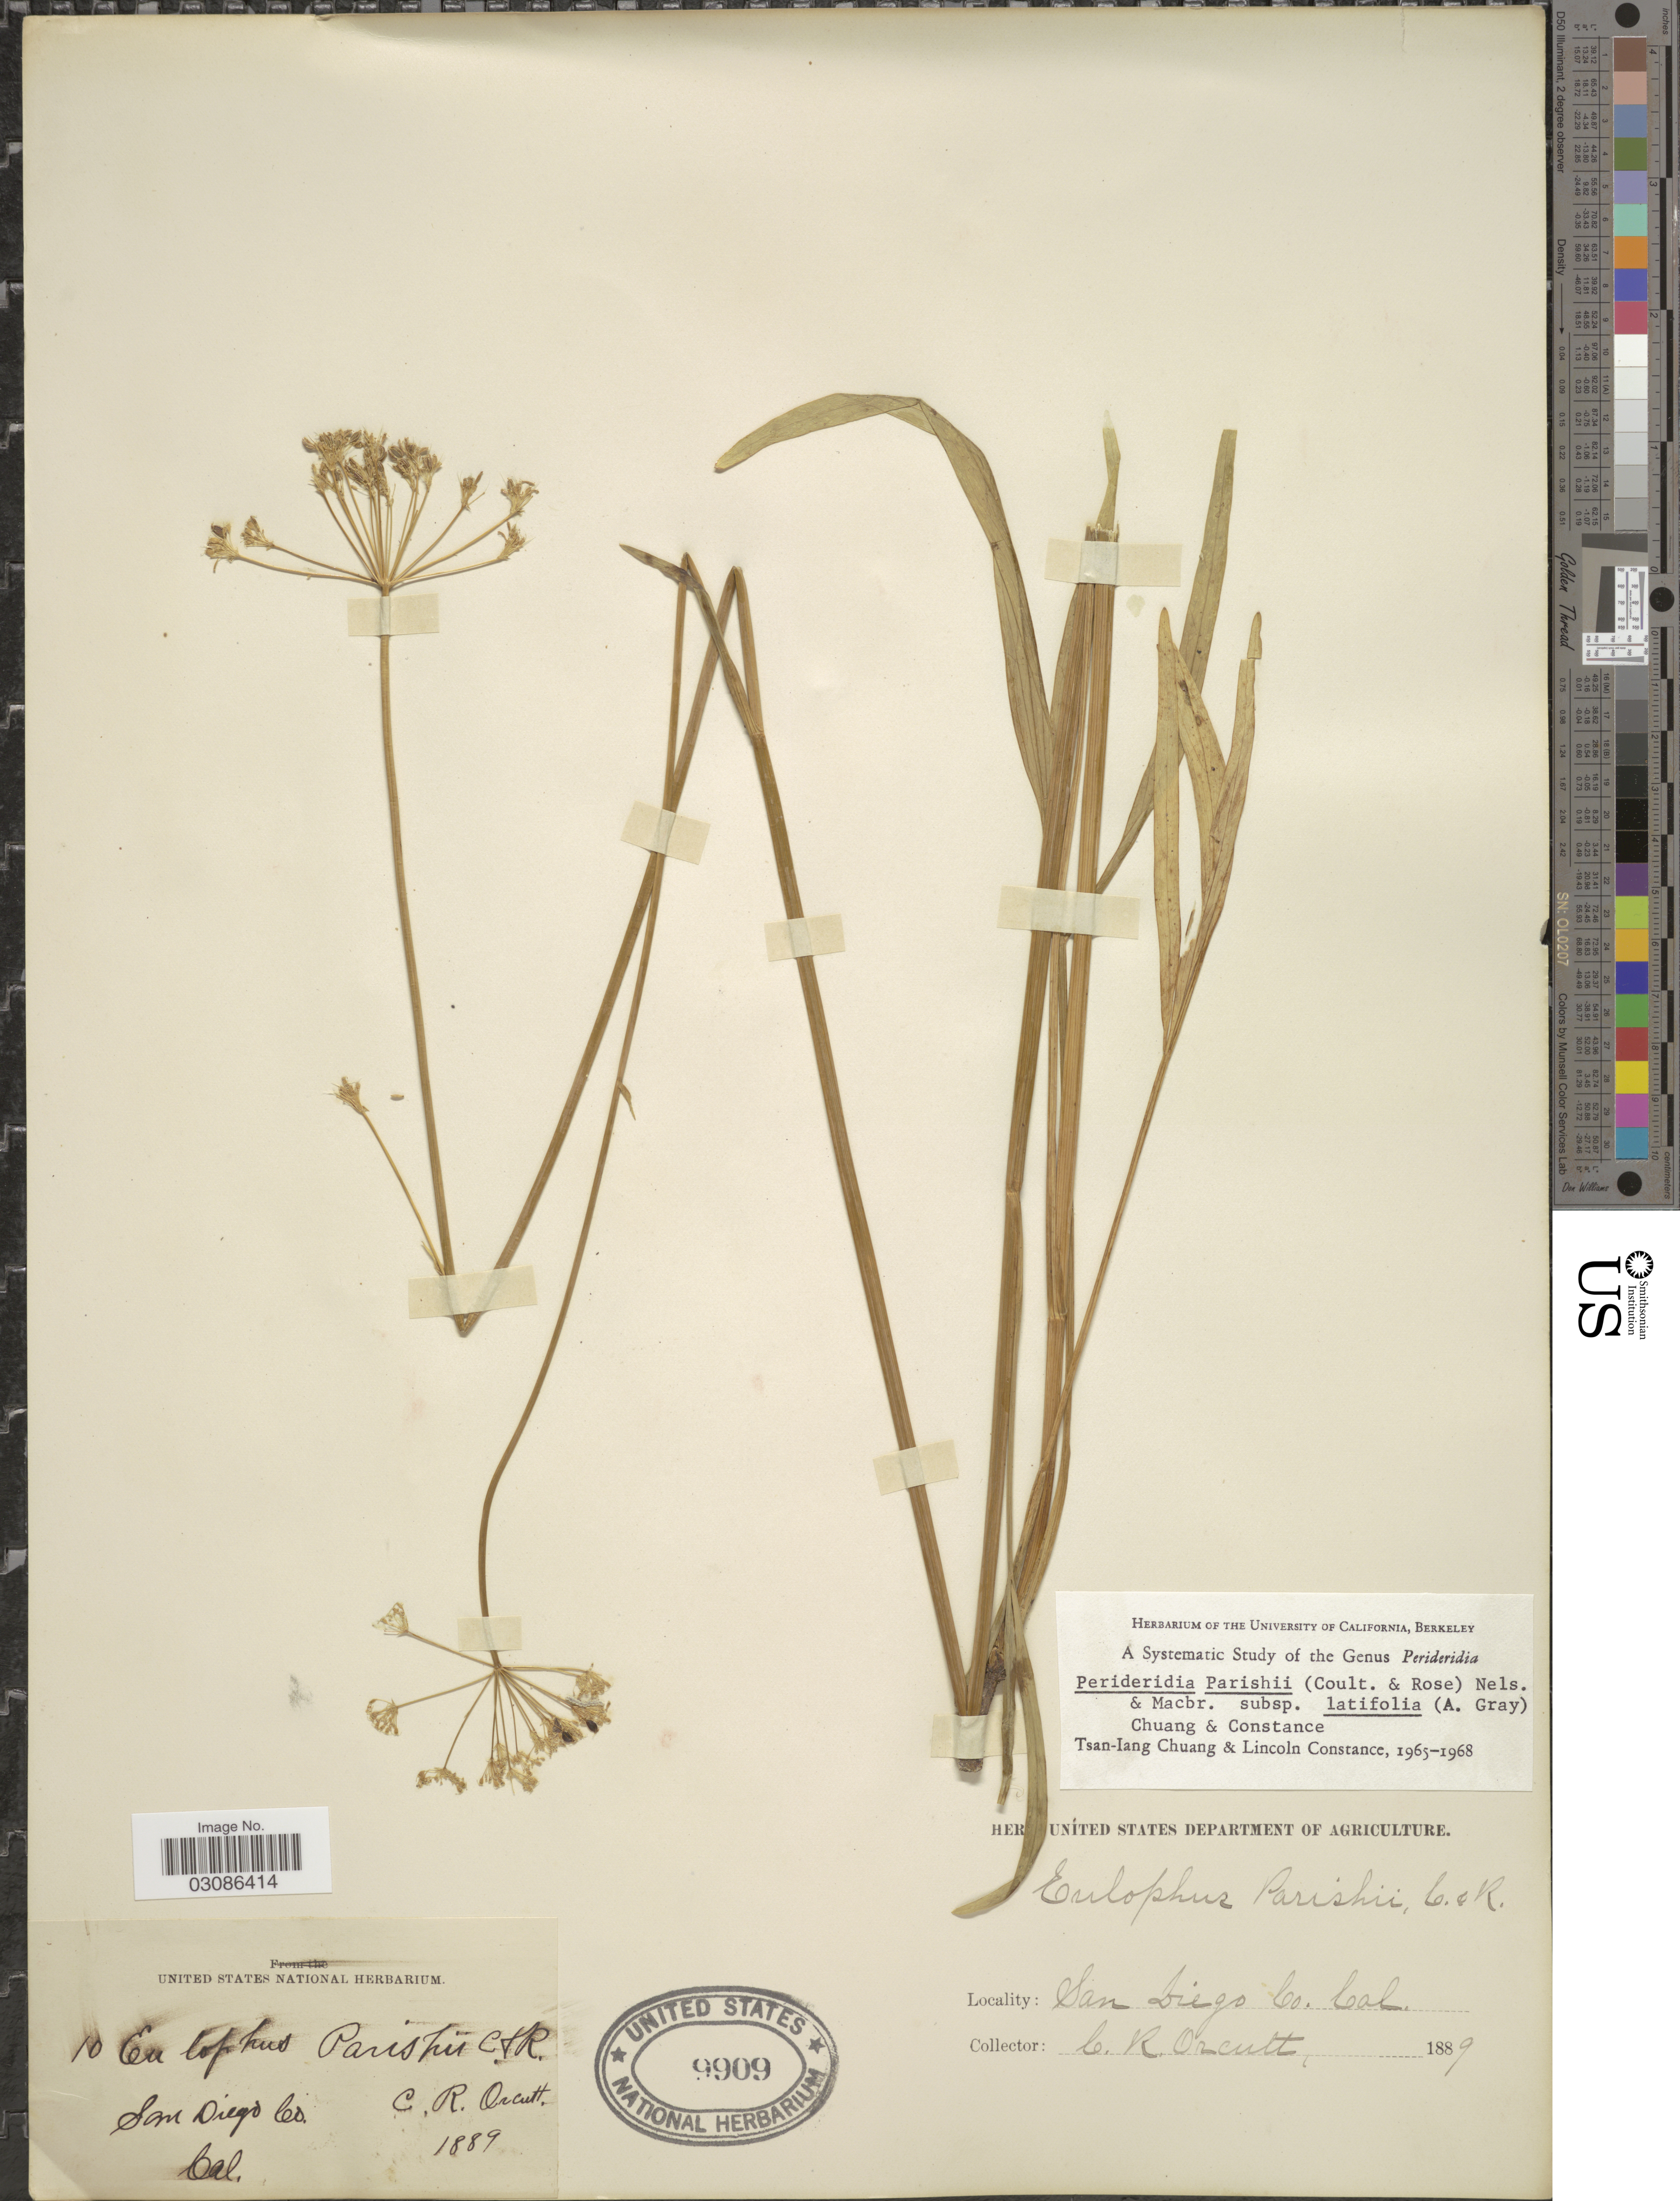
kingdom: Plantae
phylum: Tracheophyta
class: Magnoliopsida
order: Apiales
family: Apiaceae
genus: Perideridia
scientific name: Perideridia parishii subsp. latifolia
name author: A. Gray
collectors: C. R. Orcutt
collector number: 10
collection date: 1889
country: United States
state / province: California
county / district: San Diego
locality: San Diego Co.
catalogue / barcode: US 9909